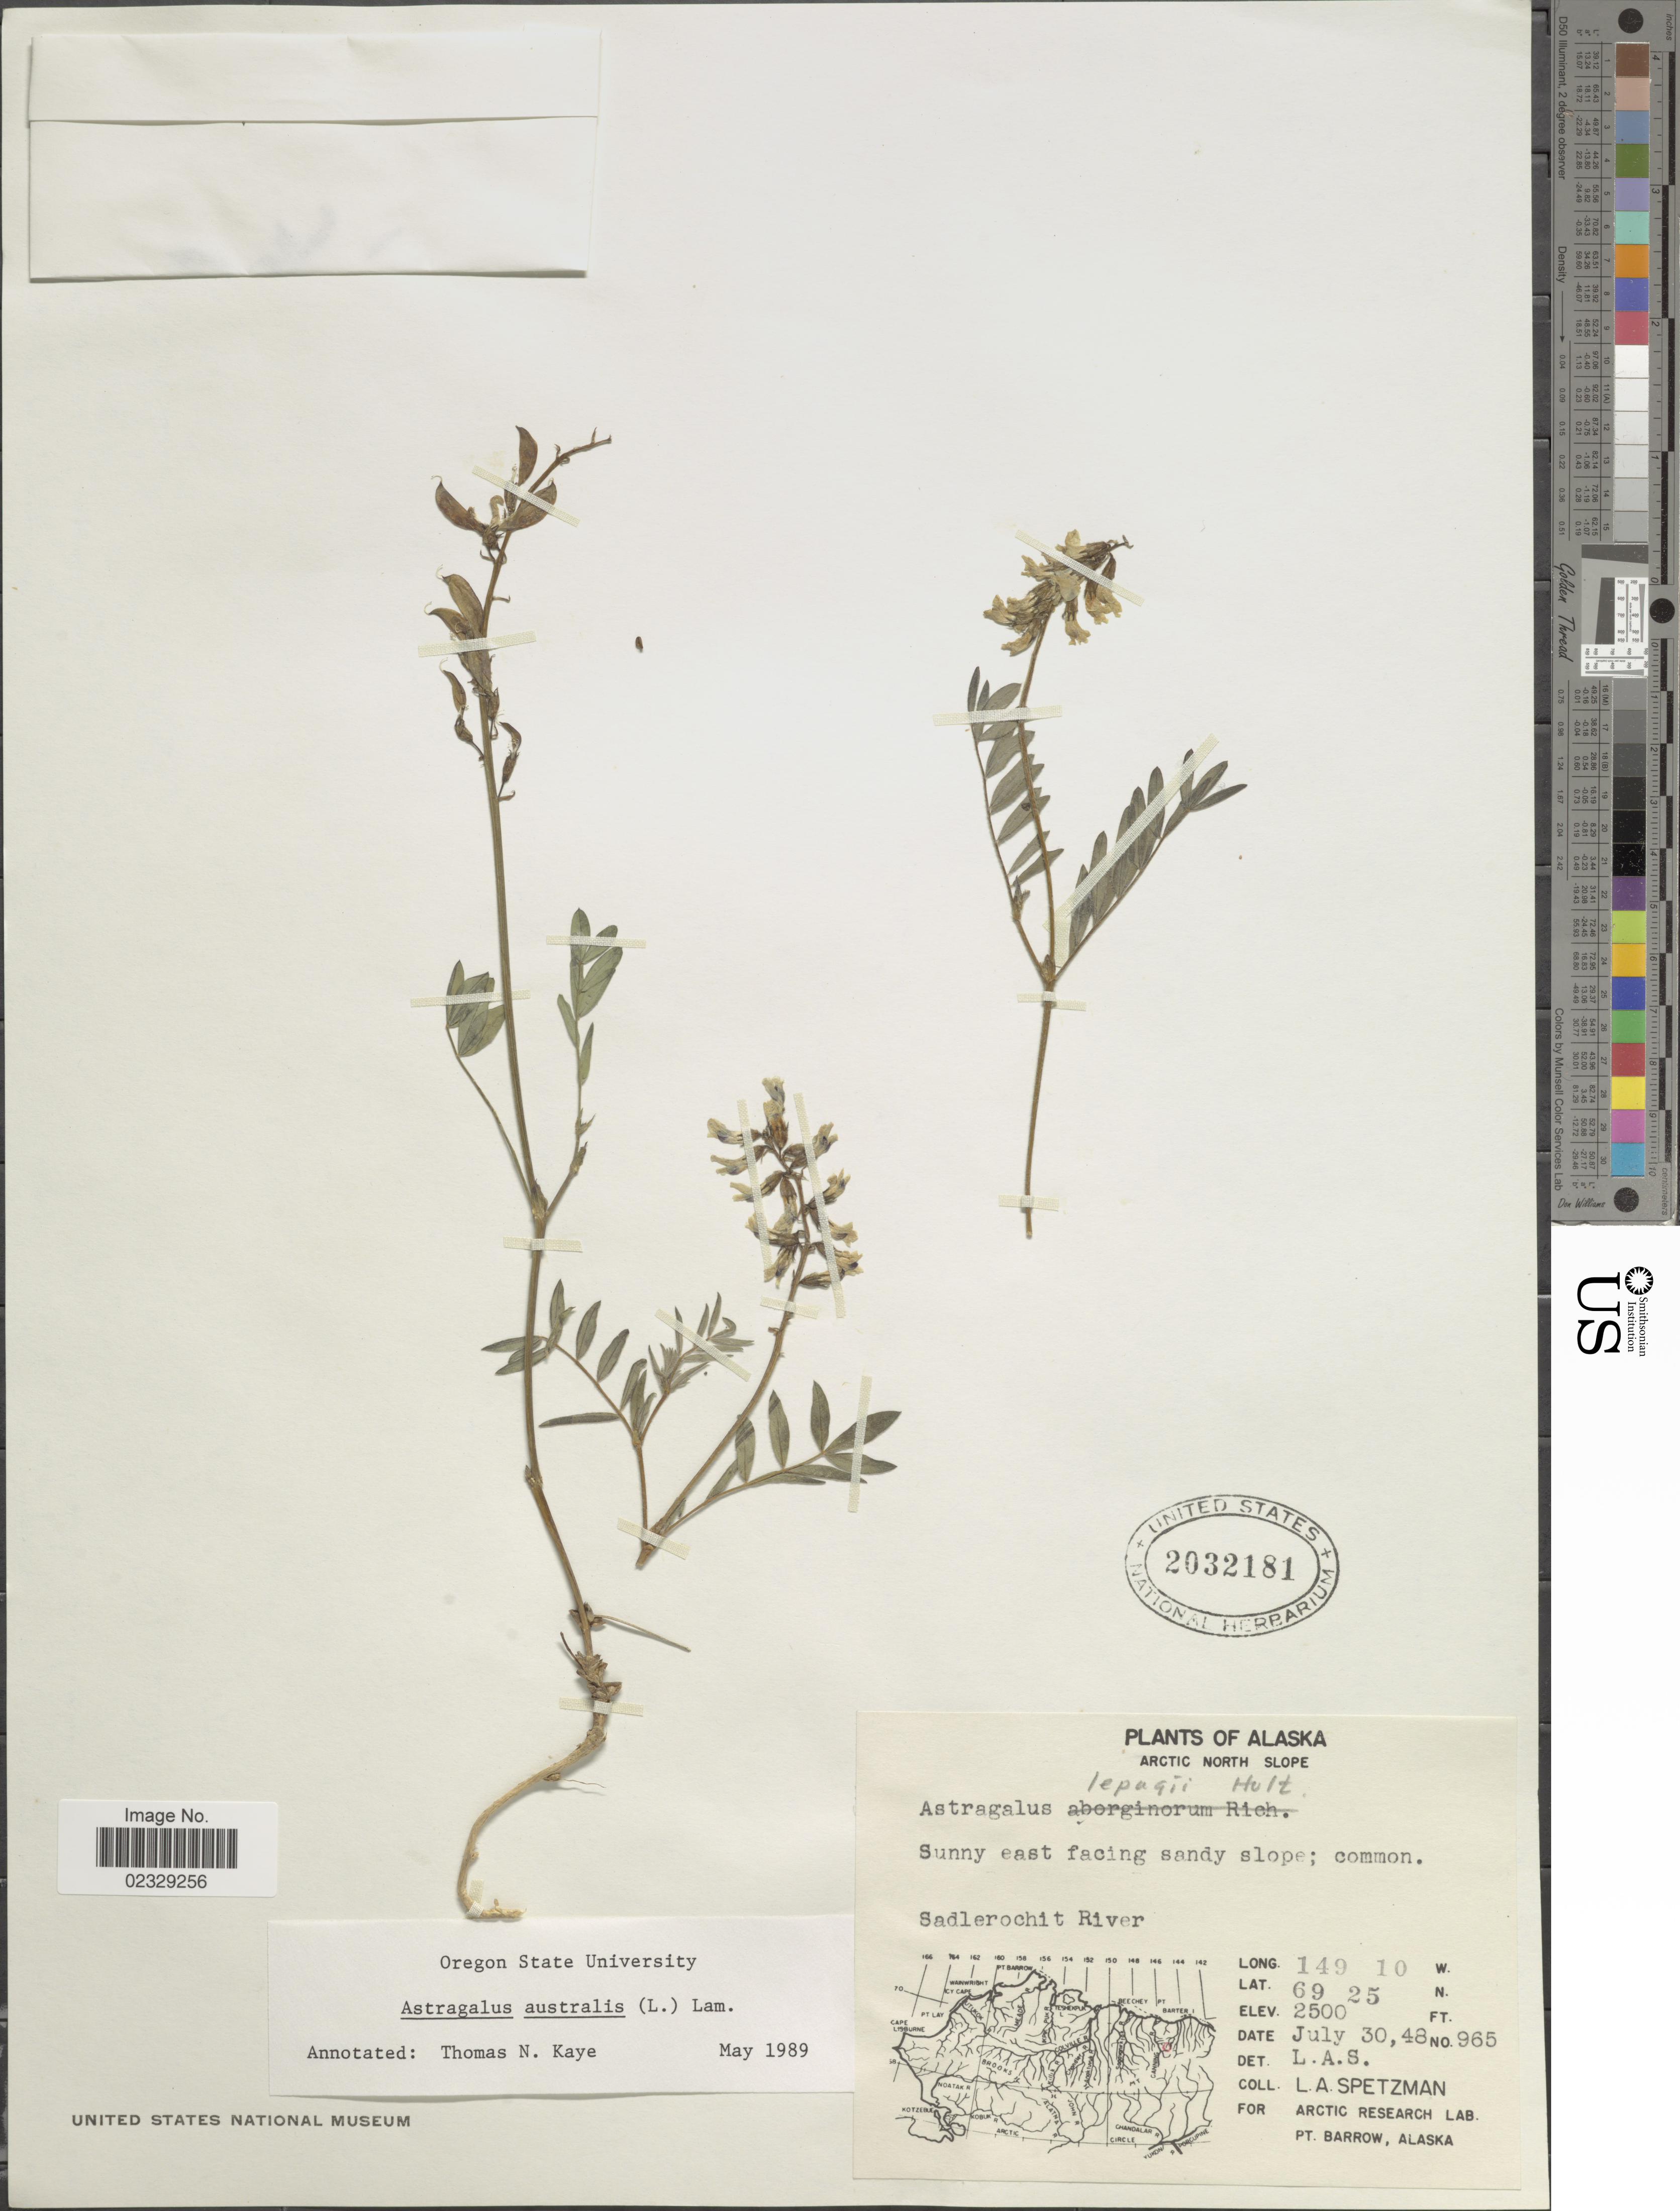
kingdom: Plantae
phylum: Tracheophyta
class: Magnoliopsida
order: Fabales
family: Fabaceae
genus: Astragalus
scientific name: Astragalus australis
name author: (L.) Lam.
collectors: L. Spetzman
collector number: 965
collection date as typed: Transcribed d/m/y: 30/7/48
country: United States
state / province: Alaska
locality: Arctic North Slope, Sunny east facing sandy slope; common, Sadlerochit River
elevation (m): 762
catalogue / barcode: US 2032181